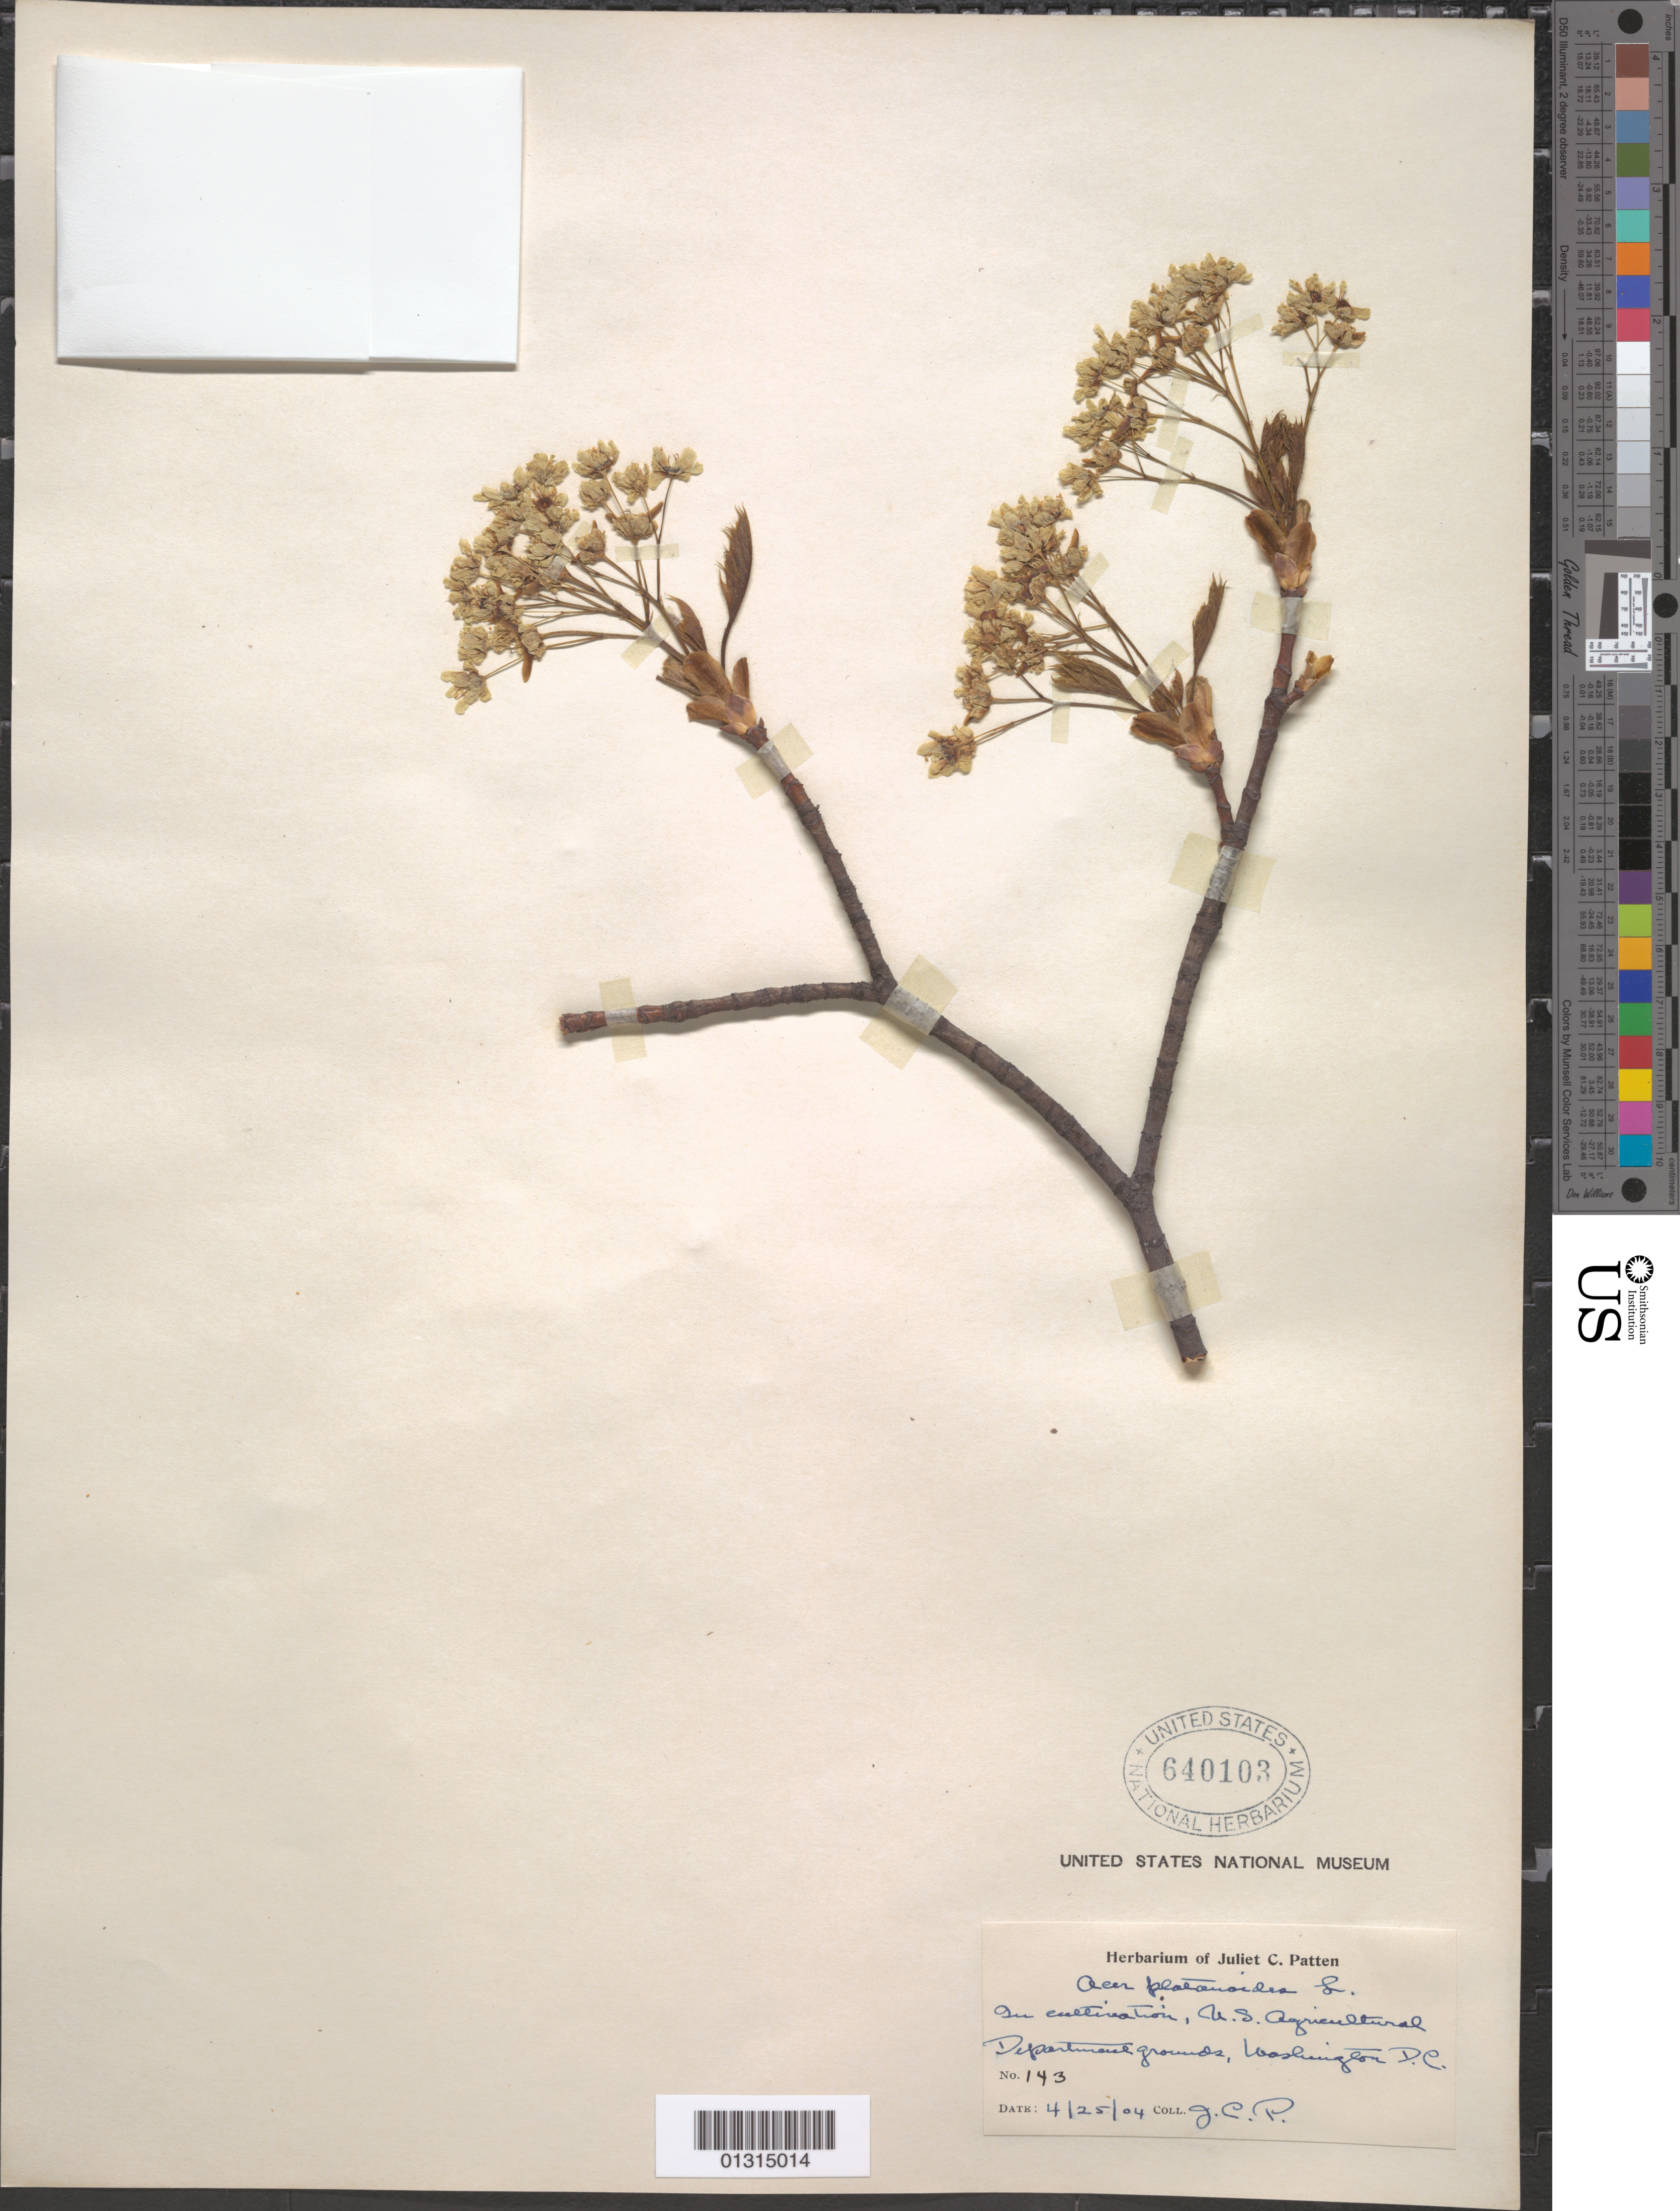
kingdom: Plantae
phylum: Tracheophyta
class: Magnoliopsida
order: Sapindales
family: Sapindaceae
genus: Acer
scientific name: Acer platanoides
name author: L.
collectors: J. Patten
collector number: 143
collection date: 1904-04-25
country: United States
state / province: District of Columbia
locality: U.S. Agricultural Department Grounds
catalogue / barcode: US 640103